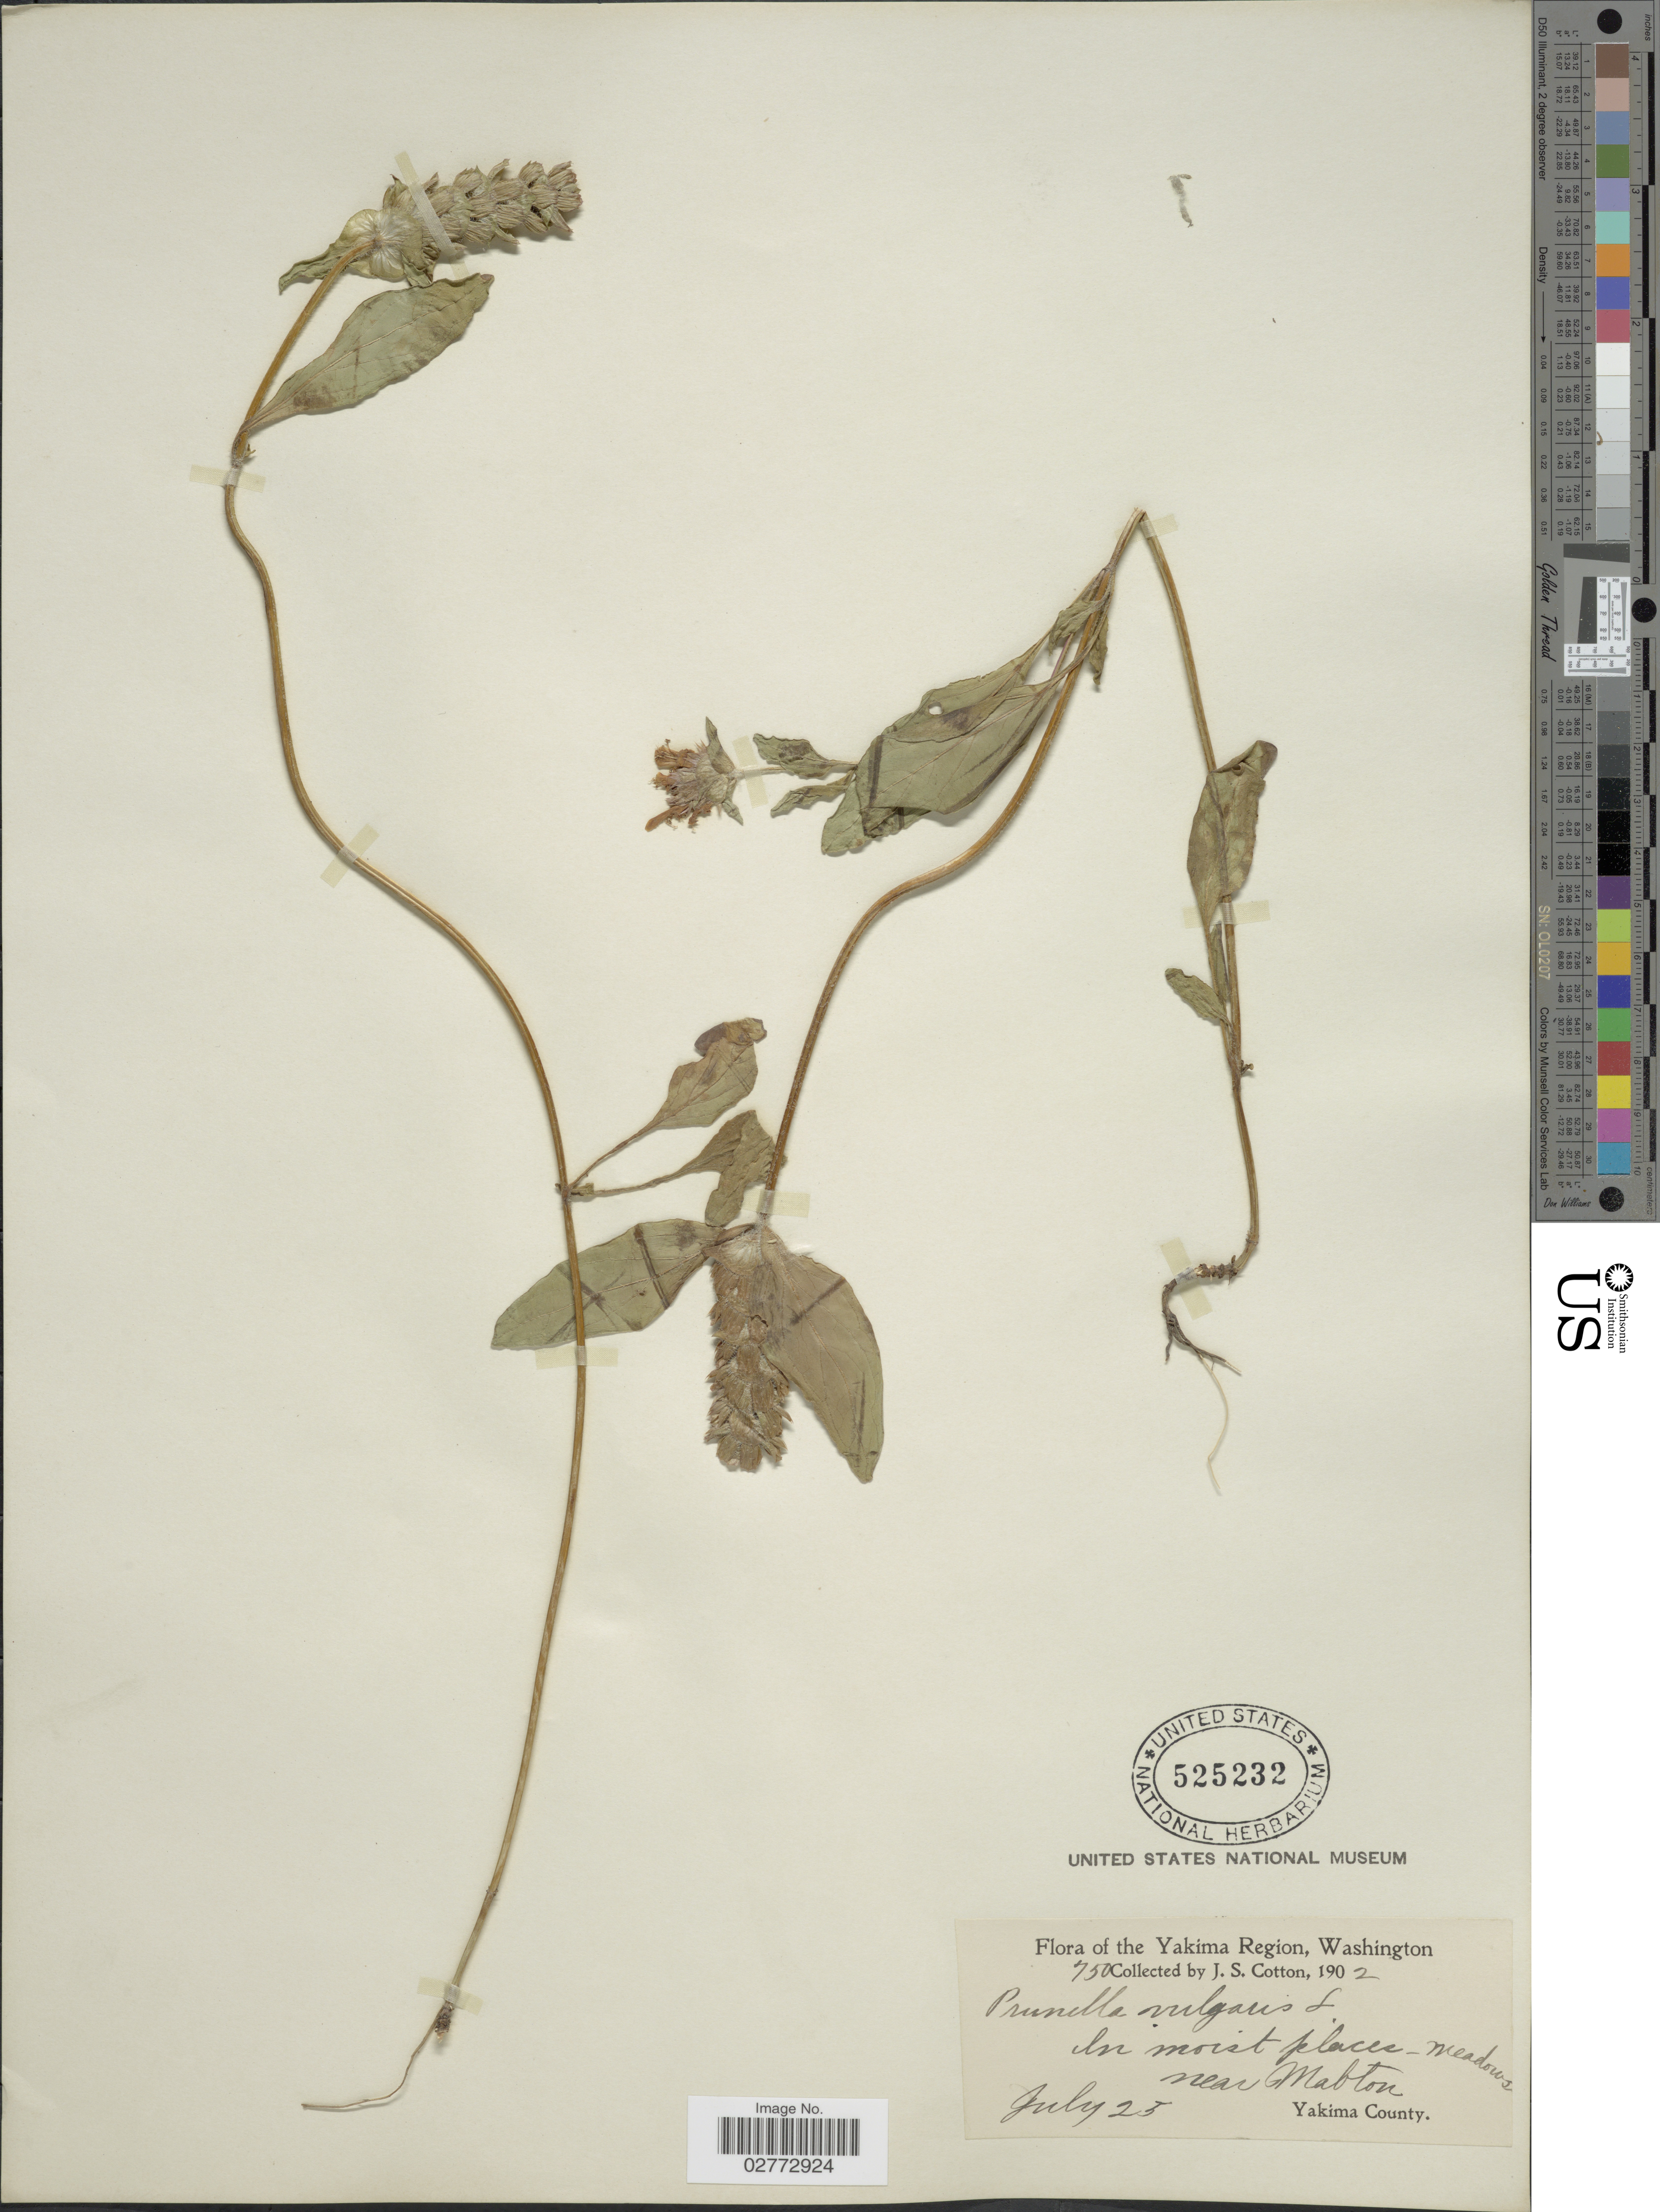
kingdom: Plantae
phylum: Tracheophyta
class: Magnoliopsida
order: Lamiales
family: Lamiaceae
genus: Prunella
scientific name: Prunella vulgaris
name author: L.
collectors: J. S. Cotton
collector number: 750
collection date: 1902-07-25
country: United States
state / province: Washington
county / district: Yakima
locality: Yakima Region. In moist places-meadows near Mabton.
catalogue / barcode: US 525232